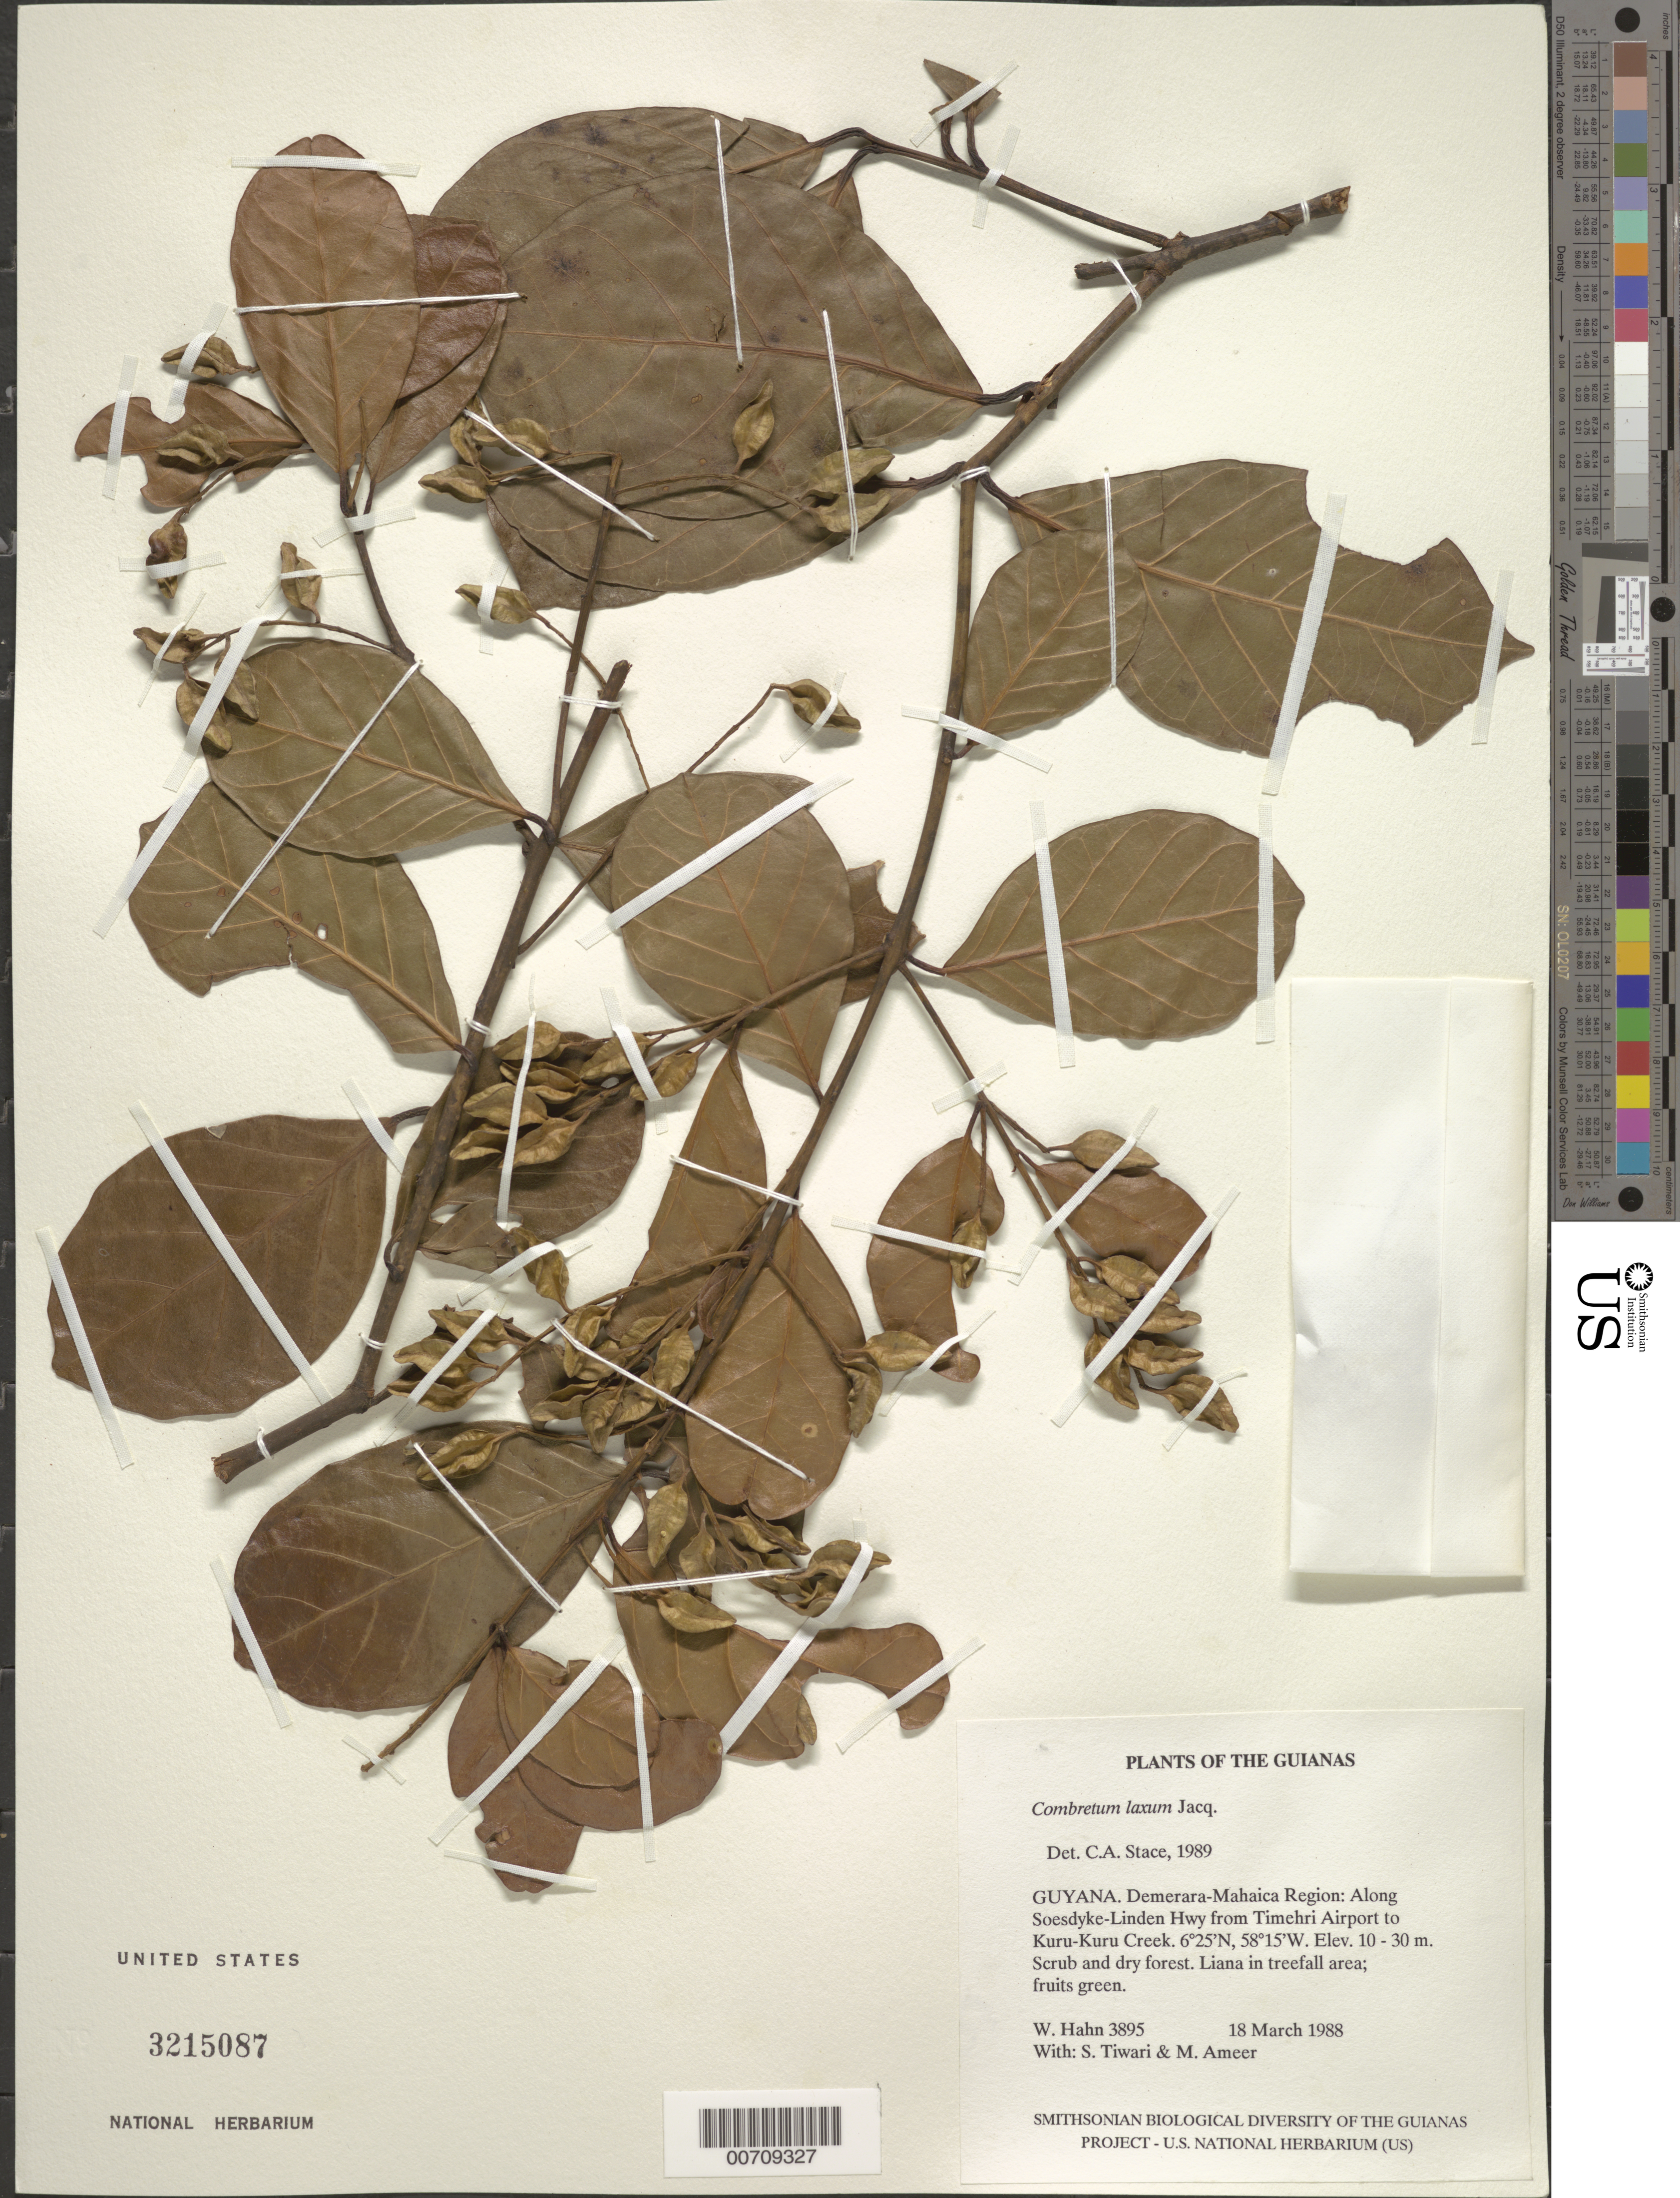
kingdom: Plantae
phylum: Tracheophyta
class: Magnoliopsida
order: Myrtales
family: Combretaceae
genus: Combretum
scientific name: Combretum laxum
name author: Jacq.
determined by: Stace, C. A.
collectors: W. Hahn, S. Tiwari & M. Ameer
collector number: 3895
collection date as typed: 18 March 1988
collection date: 1988-03-18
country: Guyana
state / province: Demerara-Mahaica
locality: Along Soesdyke-Linden Hwy from Timehri Airport to Kuru-Kuru Creek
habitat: Scrub and dry forest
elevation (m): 10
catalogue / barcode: US 3215087